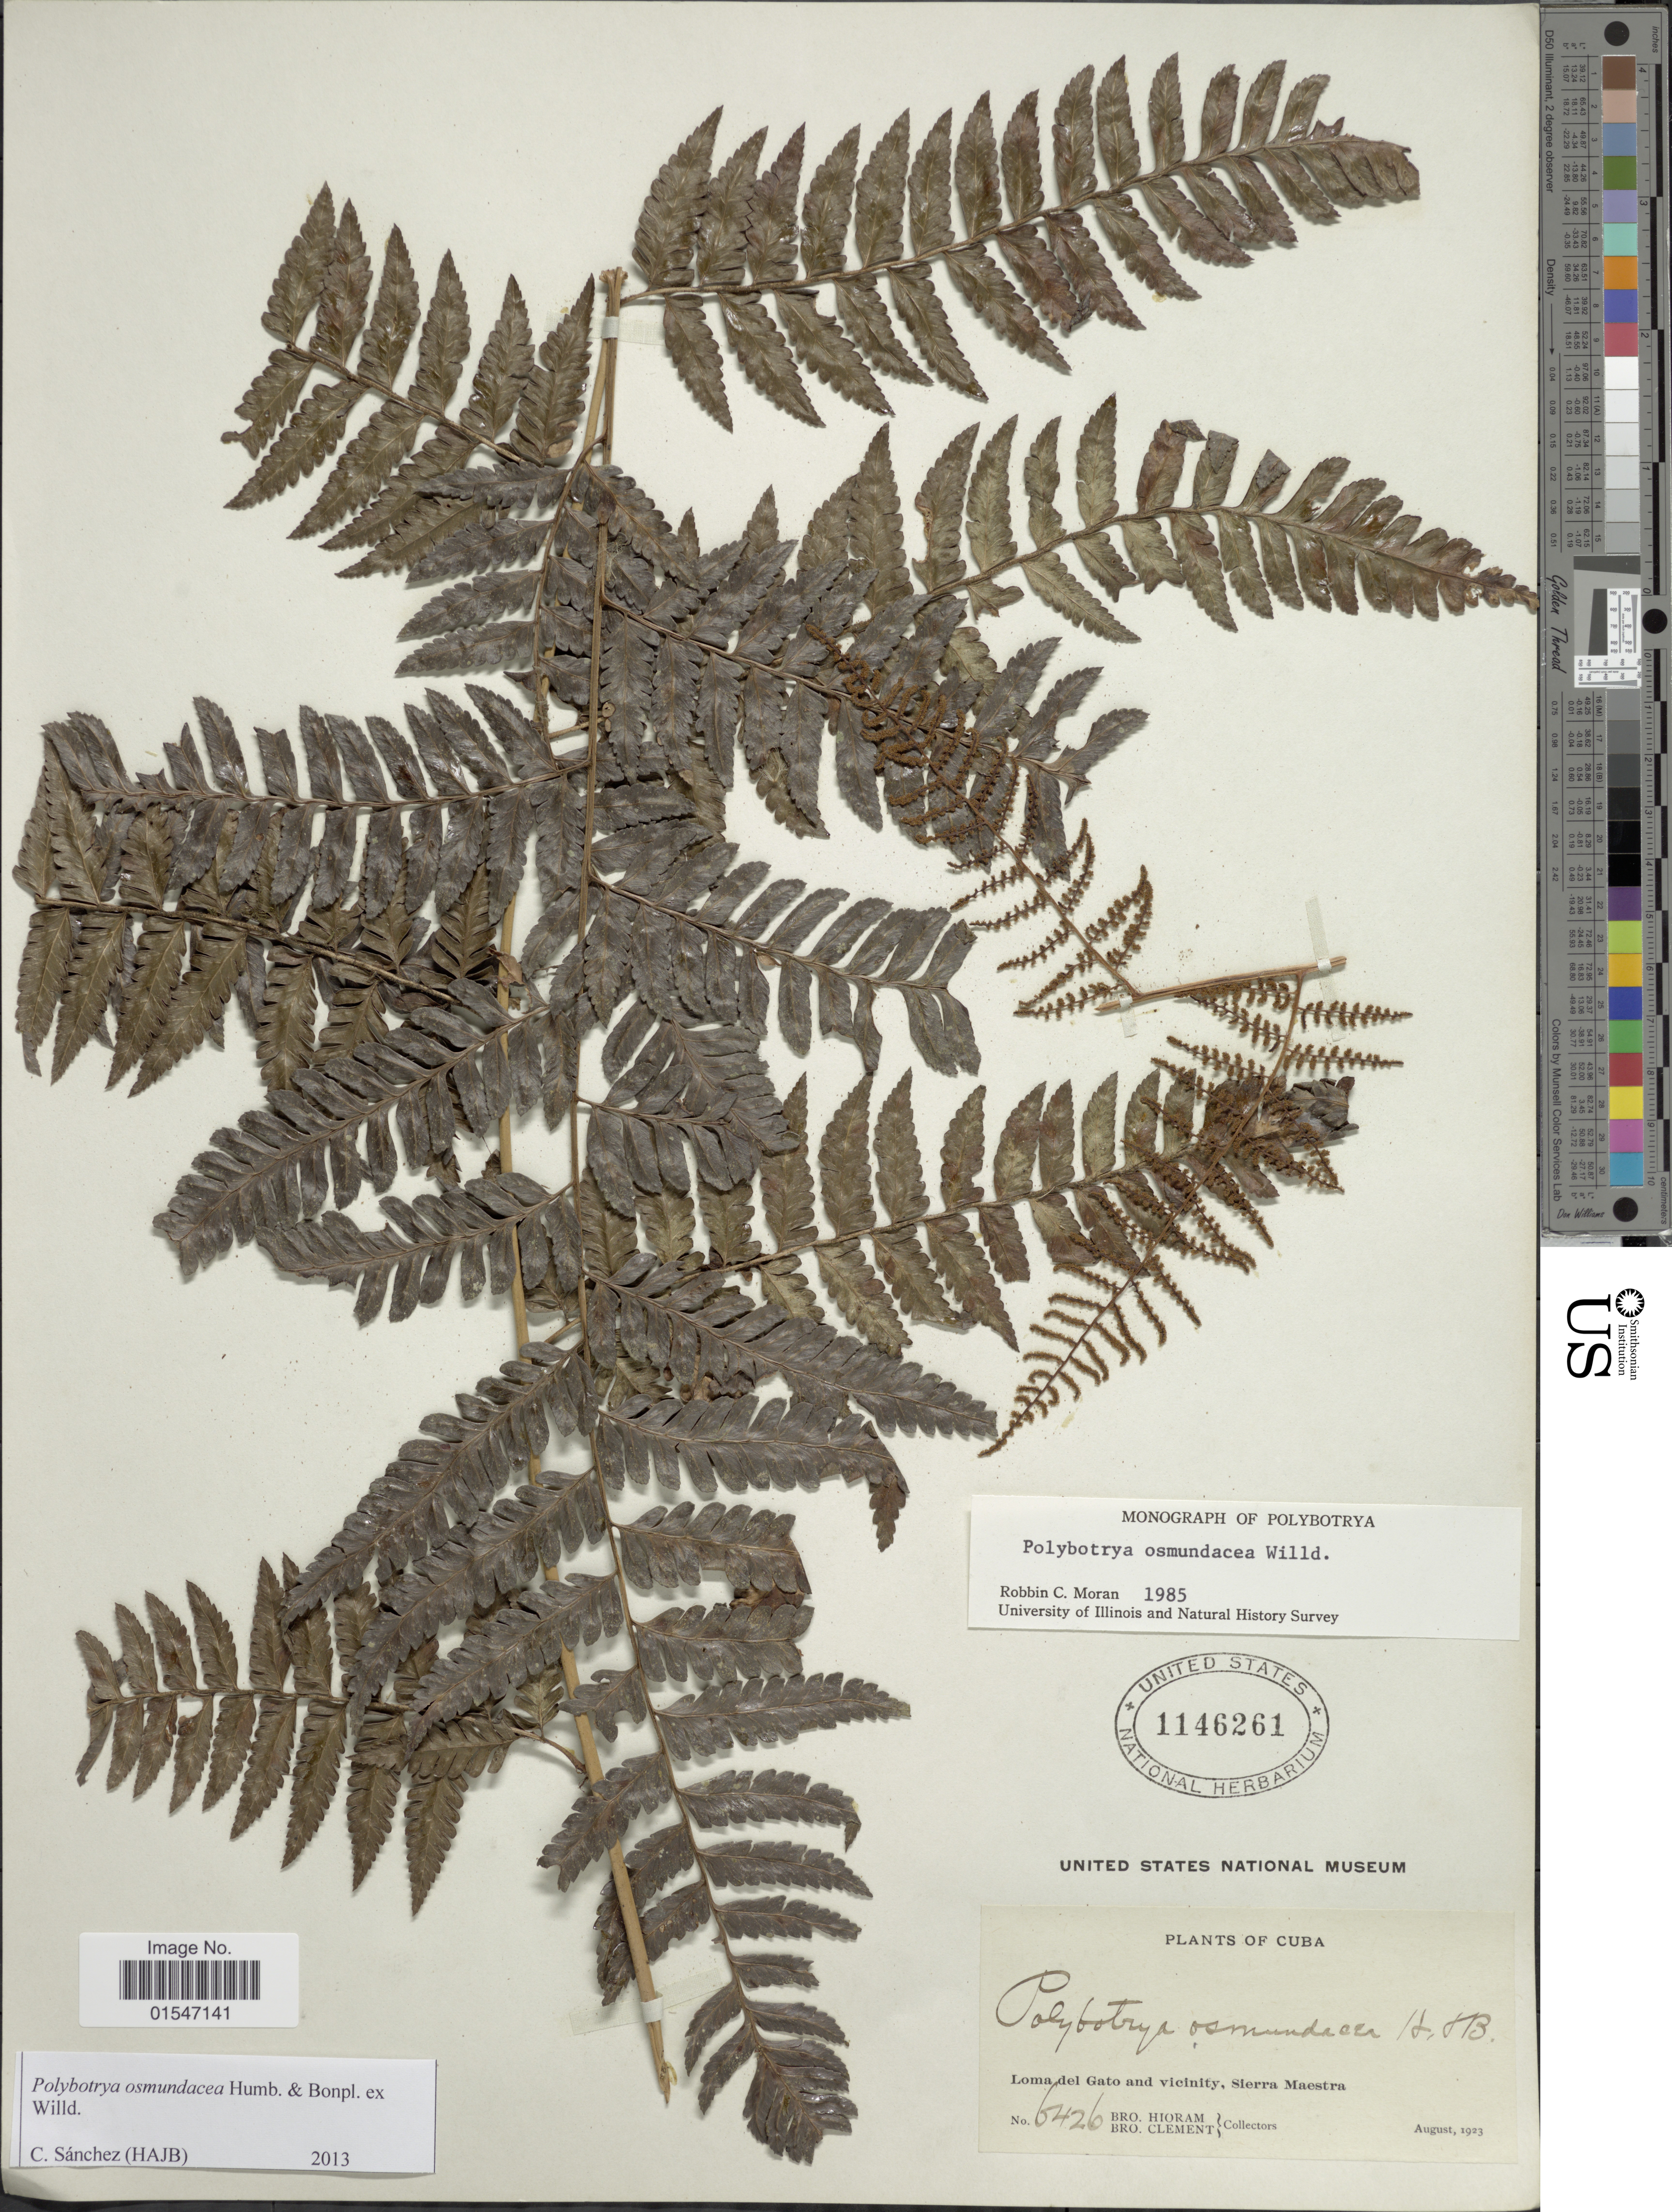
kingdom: Plantae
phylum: Tracheophyta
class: Polypodiopsida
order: Polypodiales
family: Dryopteridaceae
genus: Polybotrya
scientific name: Polybotrya osmundacea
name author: Humb. & Bonpl. ex Willd.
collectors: Bro. Hioram & B. Clement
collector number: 6426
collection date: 1923-08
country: Cuba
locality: Loma del Gato and vicinity, Sierra Maestra.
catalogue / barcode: US 1146261